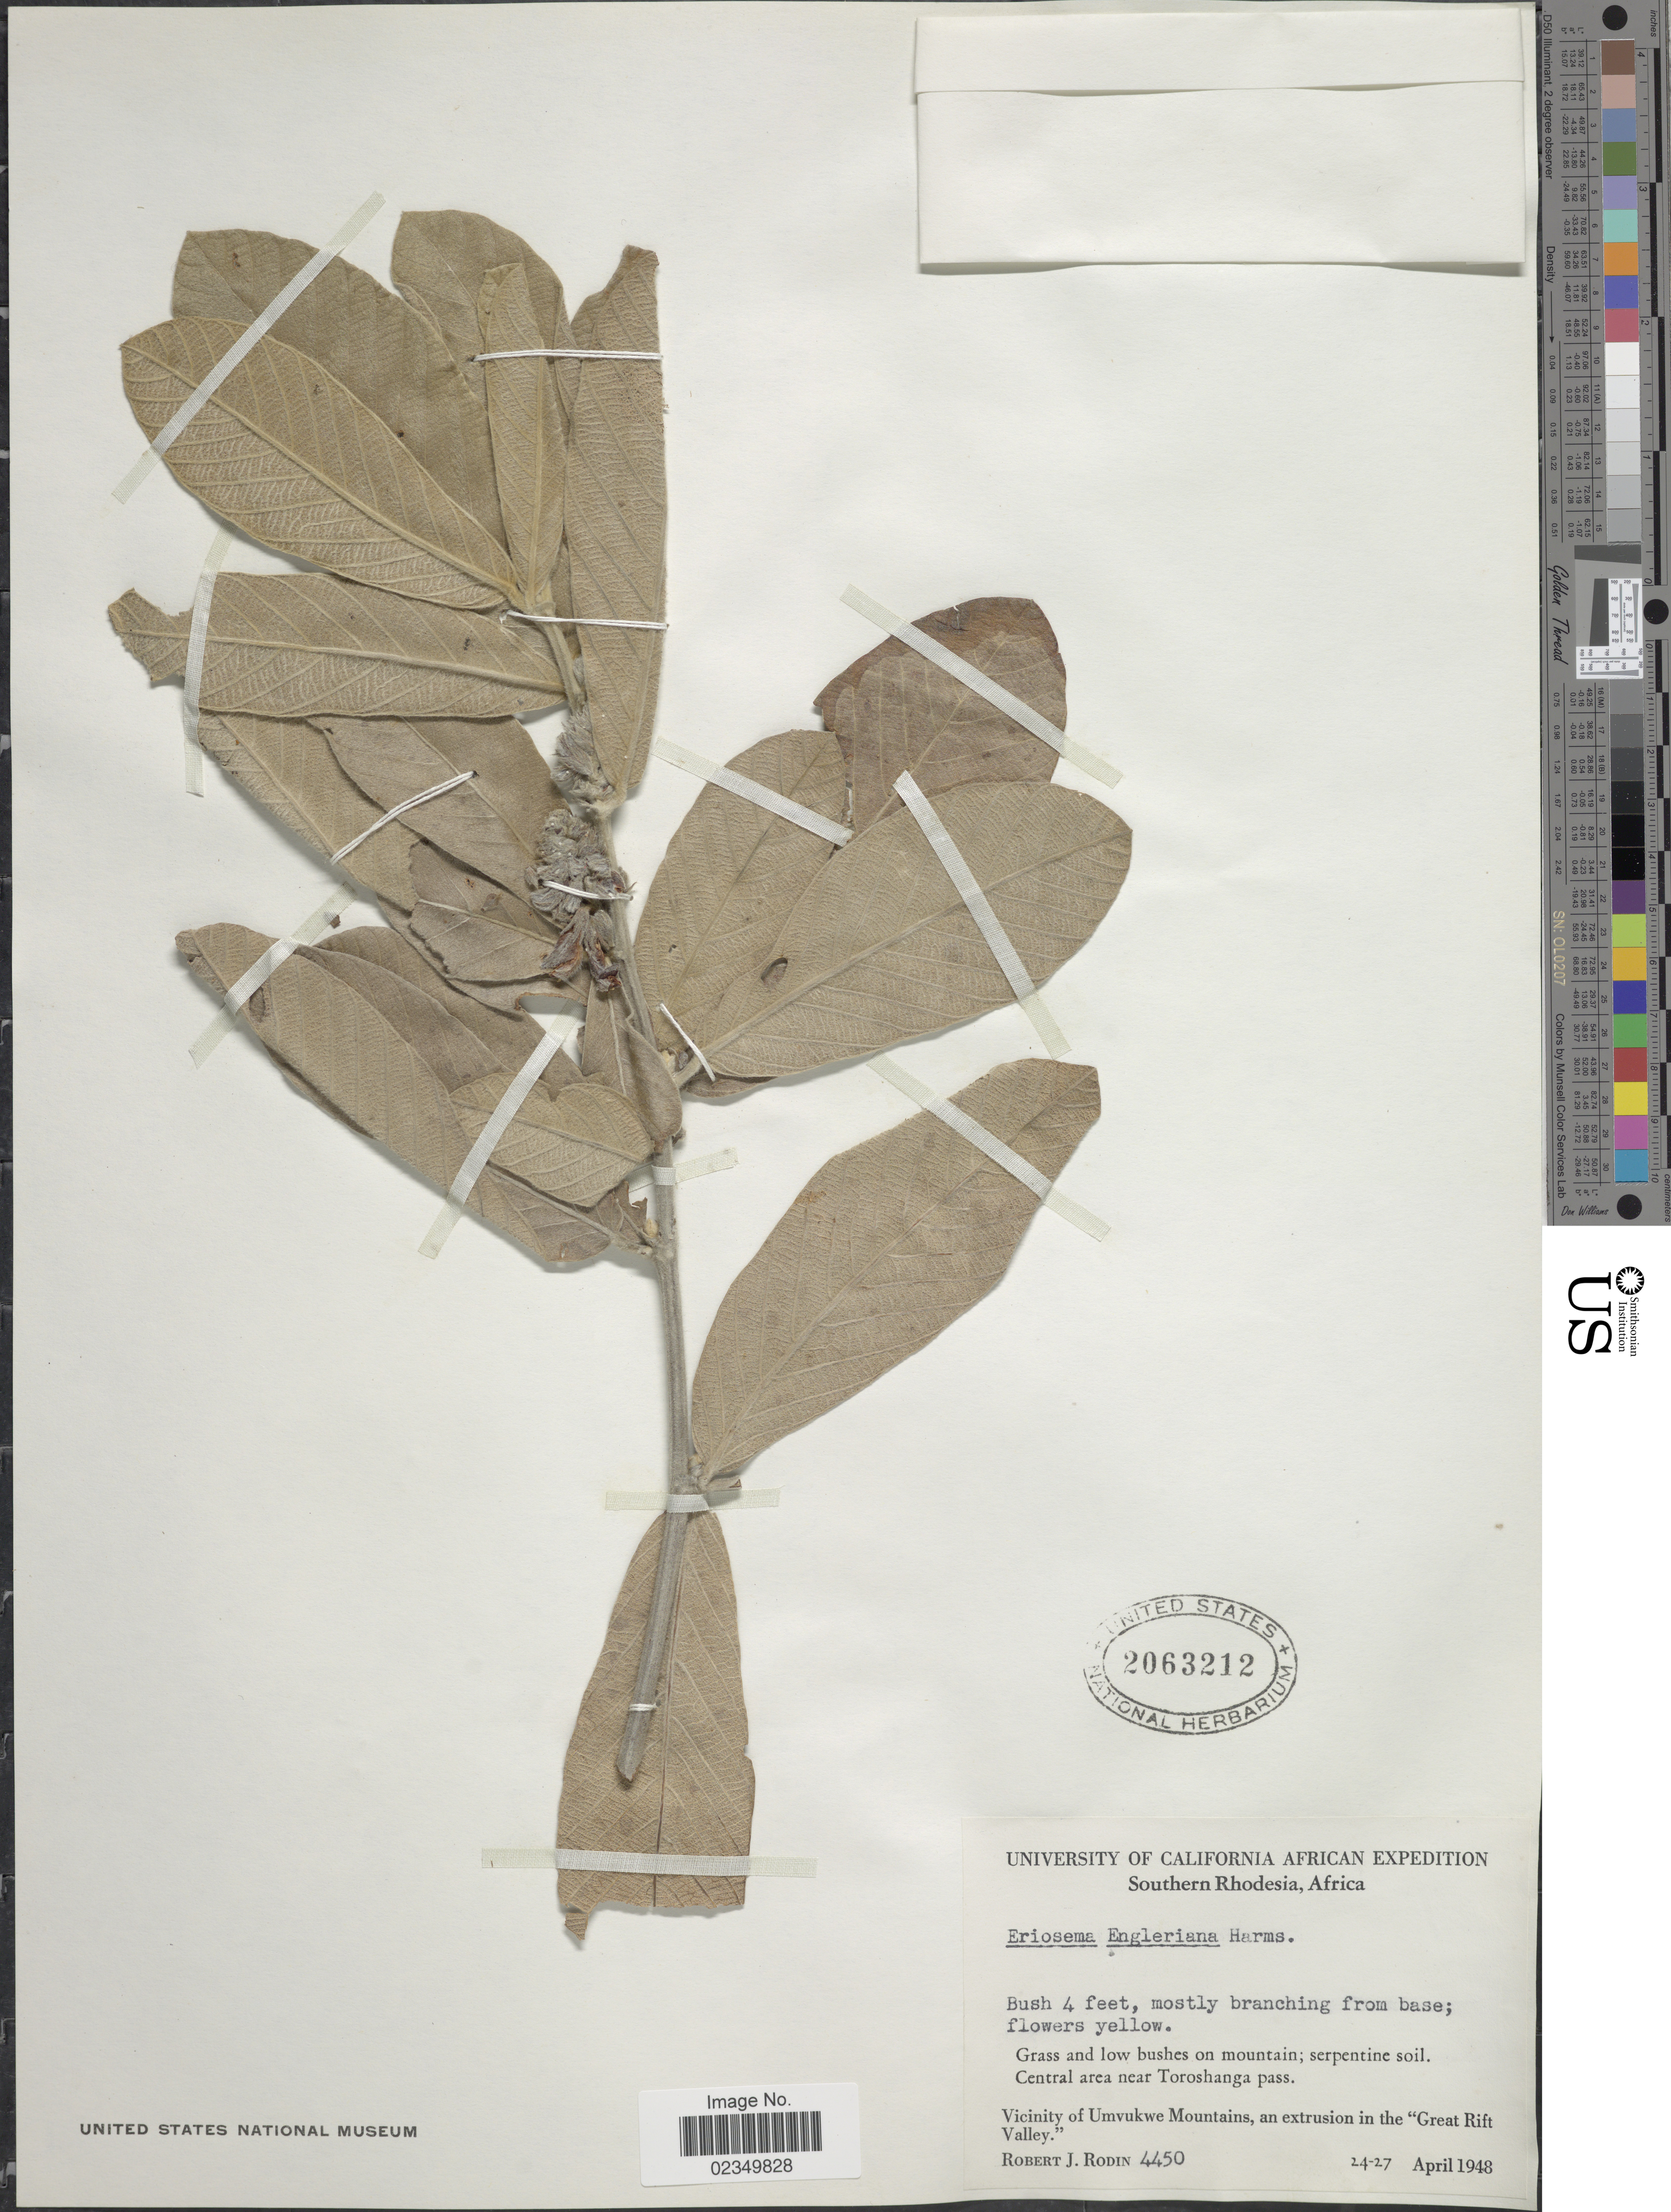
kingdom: Plantae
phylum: Tracheophyta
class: Magnoliopsida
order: Fabales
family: Fabaceae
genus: Eriosema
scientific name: Eriosema englerianum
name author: Harms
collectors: R. J. Rodin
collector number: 4450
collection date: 1948-04-24/1948-04-27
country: Zimbabwe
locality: Southern Rhodesia. Central area near Toroshanga pass, Vicinity of Umvukwe Mountains, an extrusion in the "Great Rift Valley"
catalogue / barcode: US 2063212